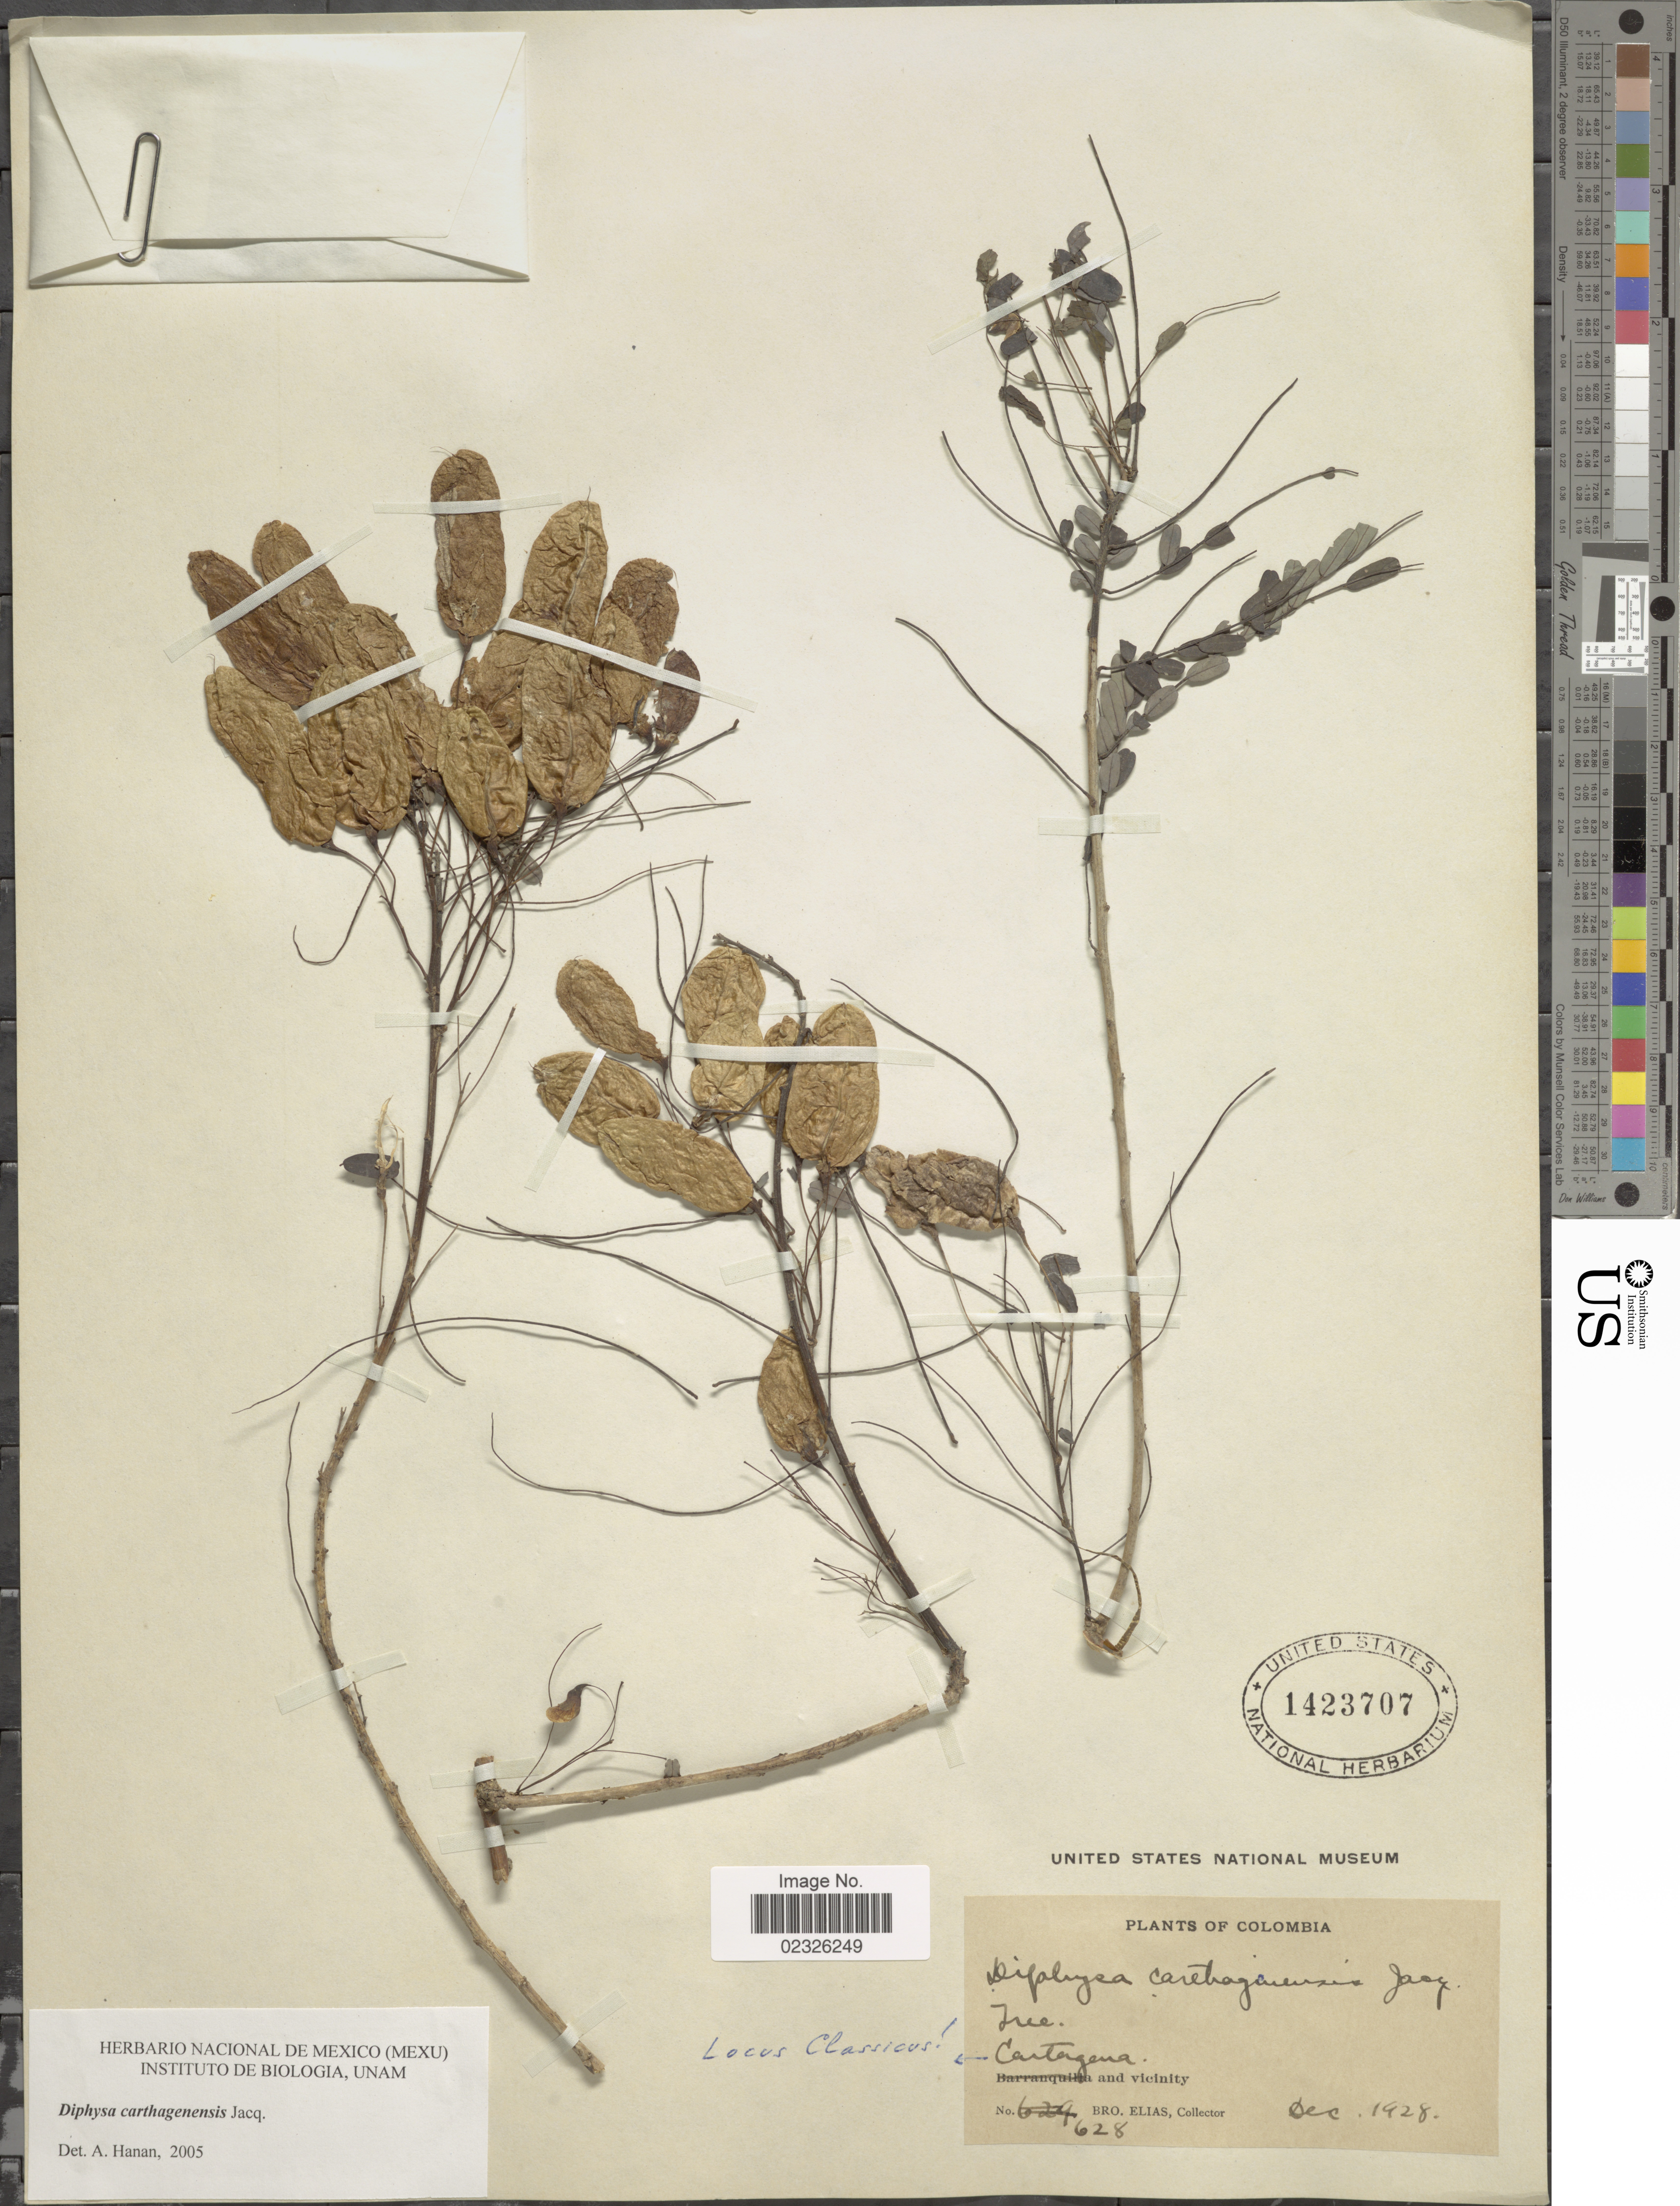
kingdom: Plantae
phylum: Tracheophyta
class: Magnoliopsida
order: Fabales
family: Fabaceae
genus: Diphysa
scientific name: Diphysa carthagenensis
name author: Jacq.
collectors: Bro. Elias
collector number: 628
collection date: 1928-12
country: Colombia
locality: Cartagena and vicinity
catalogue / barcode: US 1423707